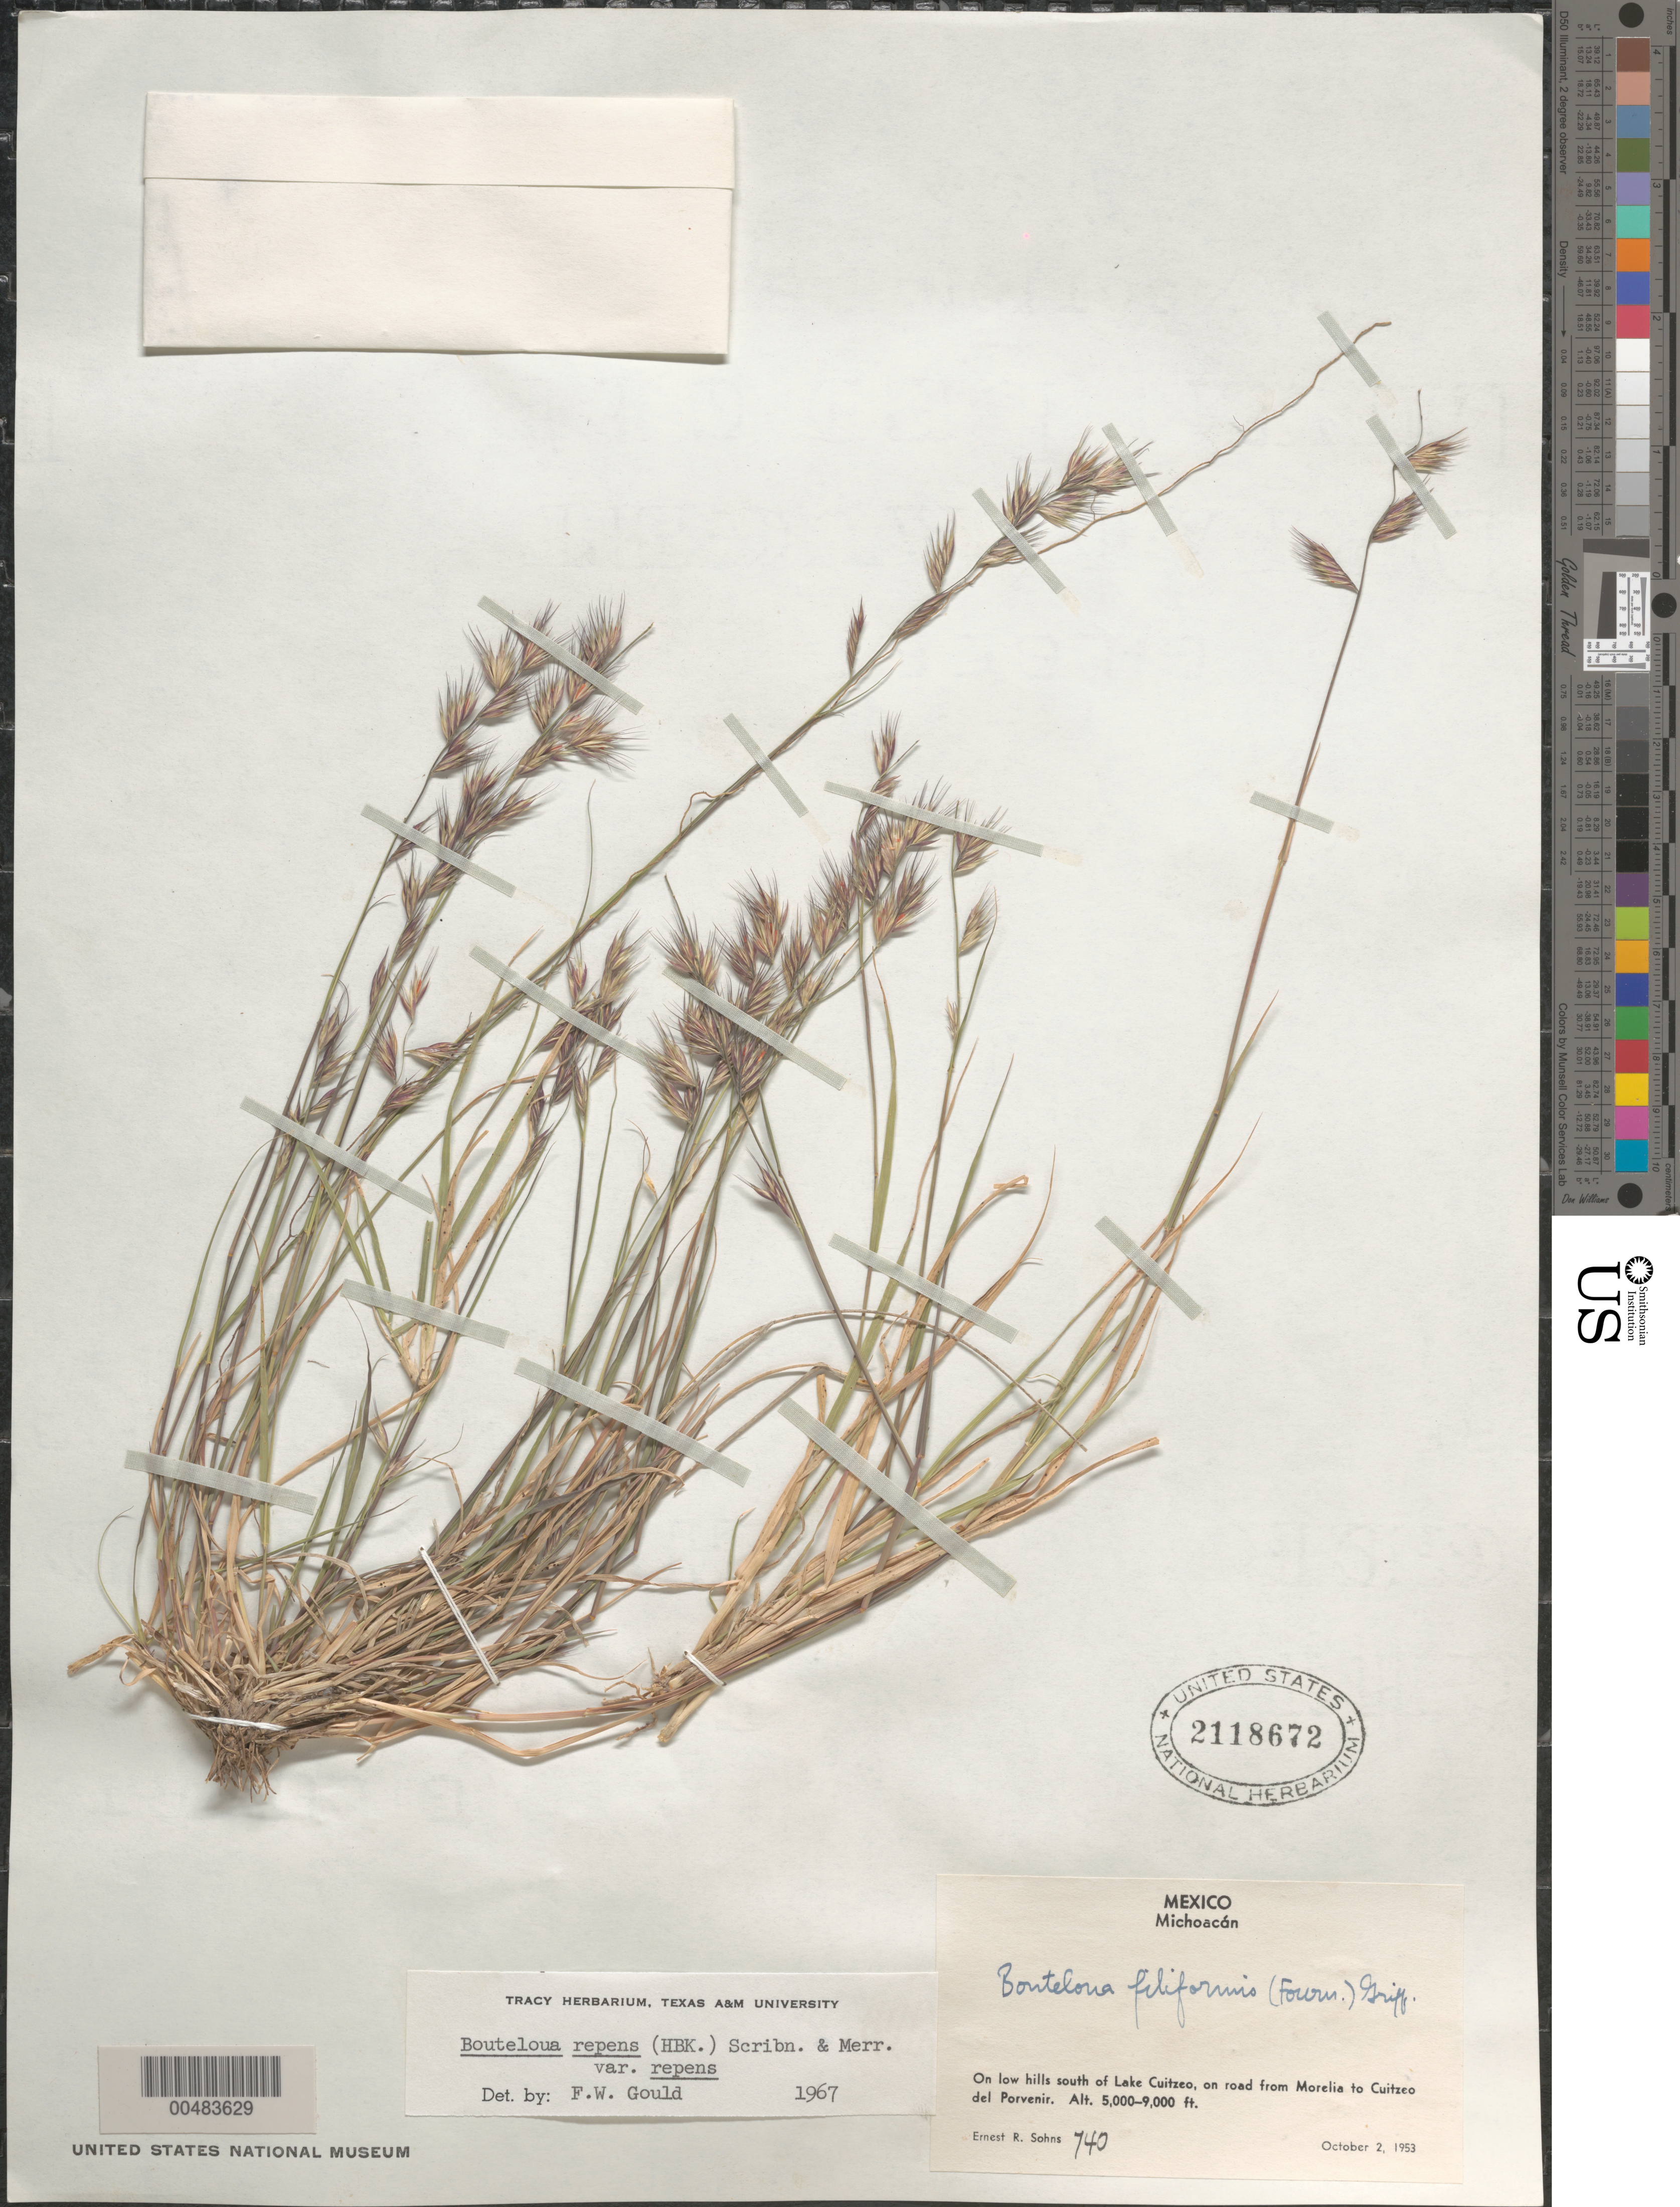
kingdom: Plantae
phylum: Tracheophyta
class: Liliopsida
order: Poales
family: Poaceae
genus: Bouteloua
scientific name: Bouteloua repens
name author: (Kunth) Scribn. & Merr.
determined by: Gould, F. W.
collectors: E. R. Sohns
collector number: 740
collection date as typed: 2 Oct 1953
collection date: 1953-10-02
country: Mexico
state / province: Michoacán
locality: S of Lake Cuitzeo, on road from Morelia to Cuitzeo del Porvenir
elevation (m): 1524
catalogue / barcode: US 2118672